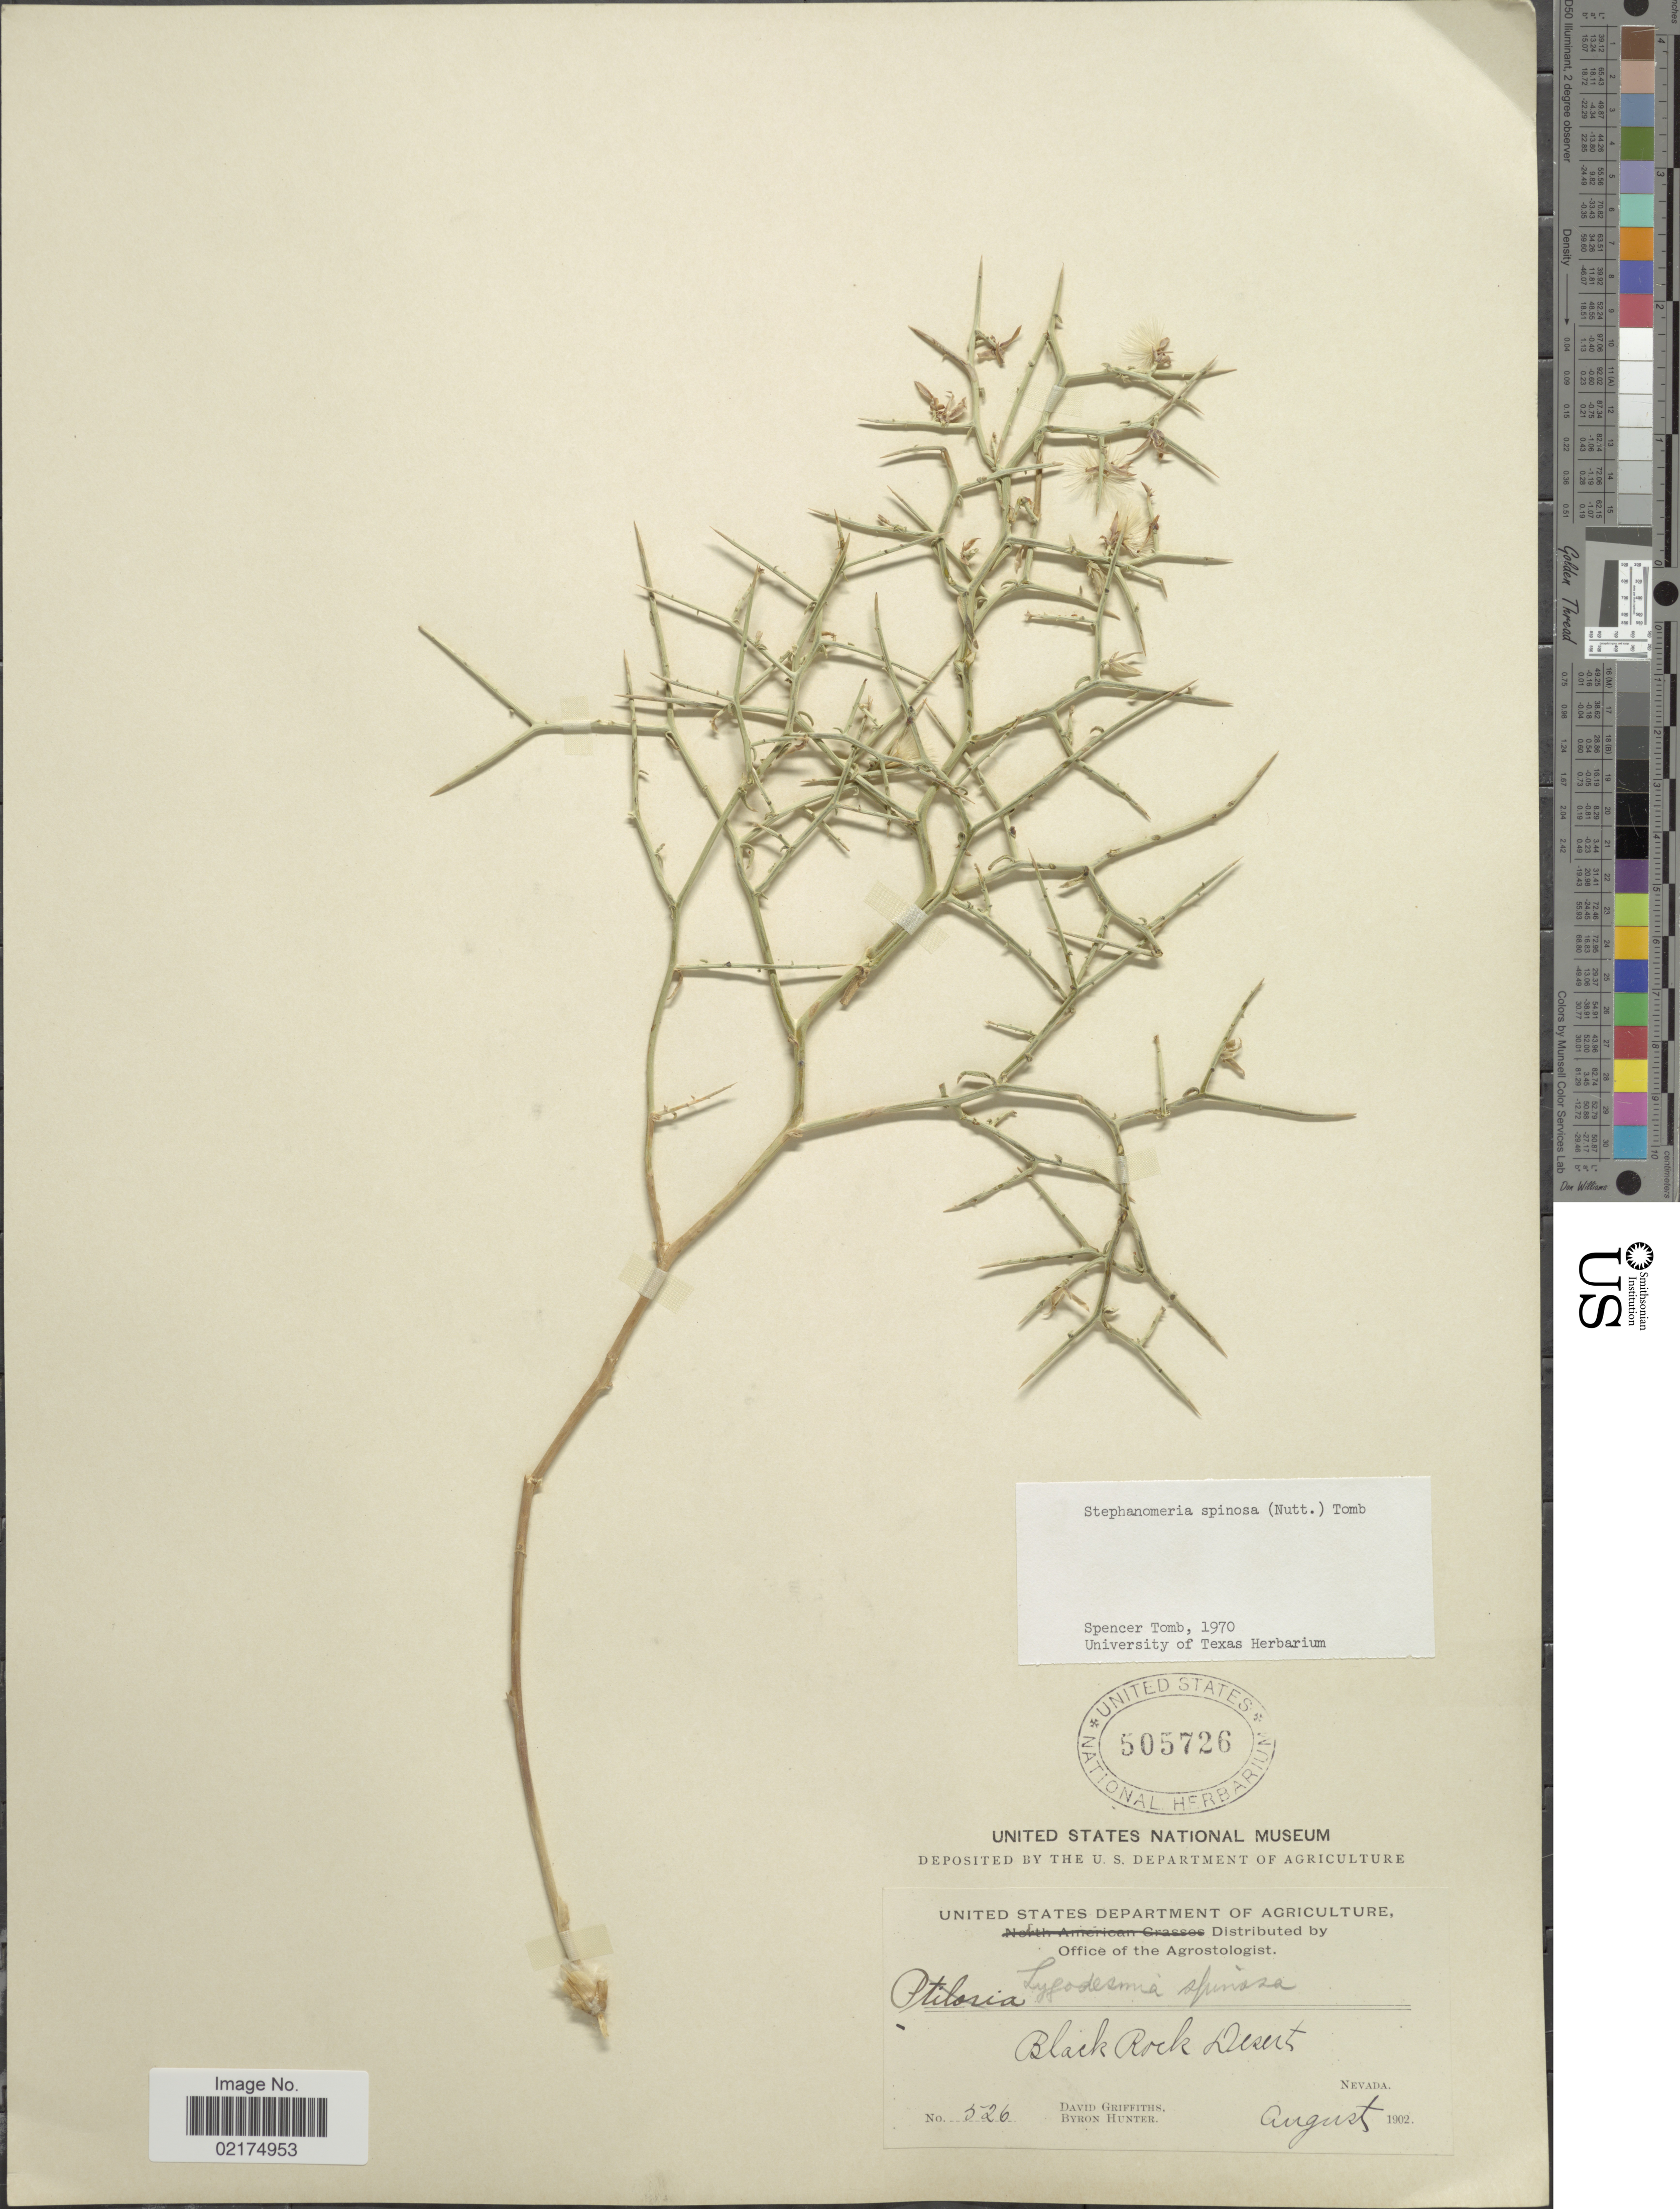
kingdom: Plantae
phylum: Tracheophyta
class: Magnoliopsida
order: Asterales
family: Asteraceae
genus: Pleiacanthus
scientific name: Pleiacanthus spinosus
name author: (Nutt.) Rydb.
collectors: D. Griffiths & B. Hunter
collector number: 526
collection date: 1902-08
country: United States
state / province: Nevada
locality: Black Rock Desert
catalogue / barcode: US 505726